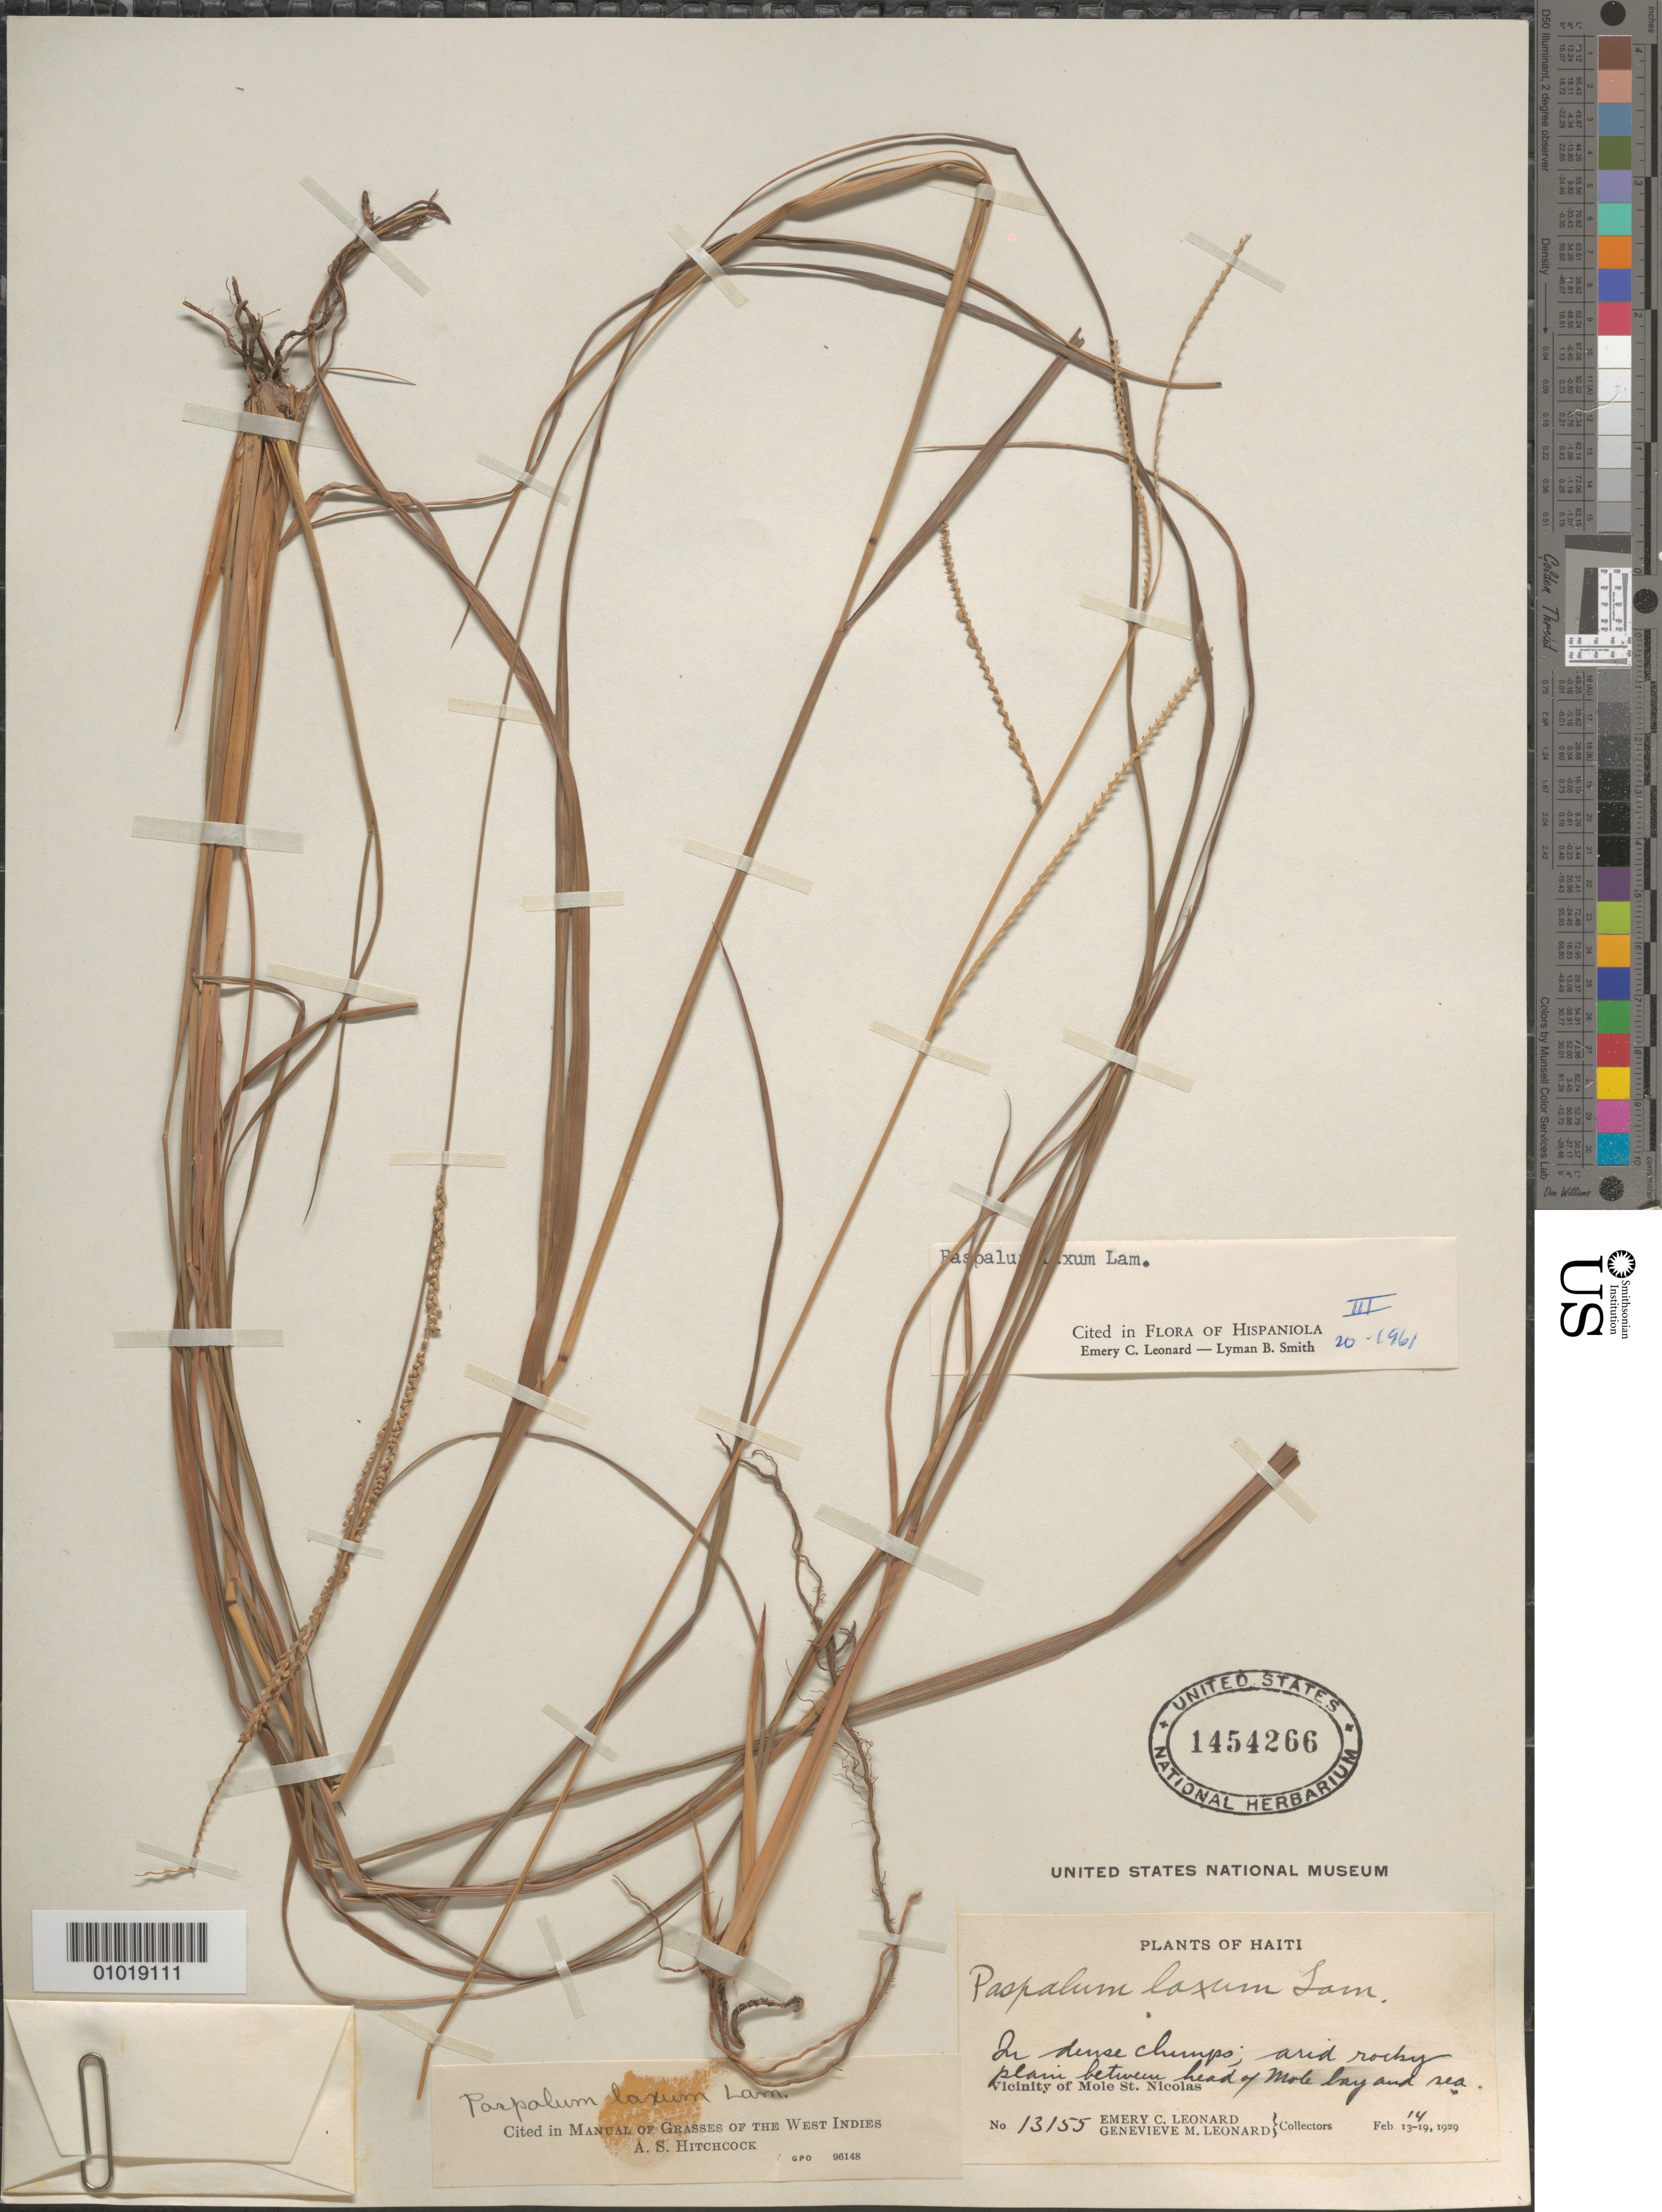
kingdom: Plantae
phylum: Tracheophyta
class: Liliopsida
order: Poales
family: Poaceae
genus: Paspalum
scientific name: Paspalum laxum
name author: Lam.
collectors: E. C. Leonard & G. M. Leonard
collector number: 13155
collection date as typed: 14 Feb 1929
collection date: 1929-02-14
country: Haiti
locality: Vicinity of Mole St. Nicolas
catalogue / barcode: US 1454266